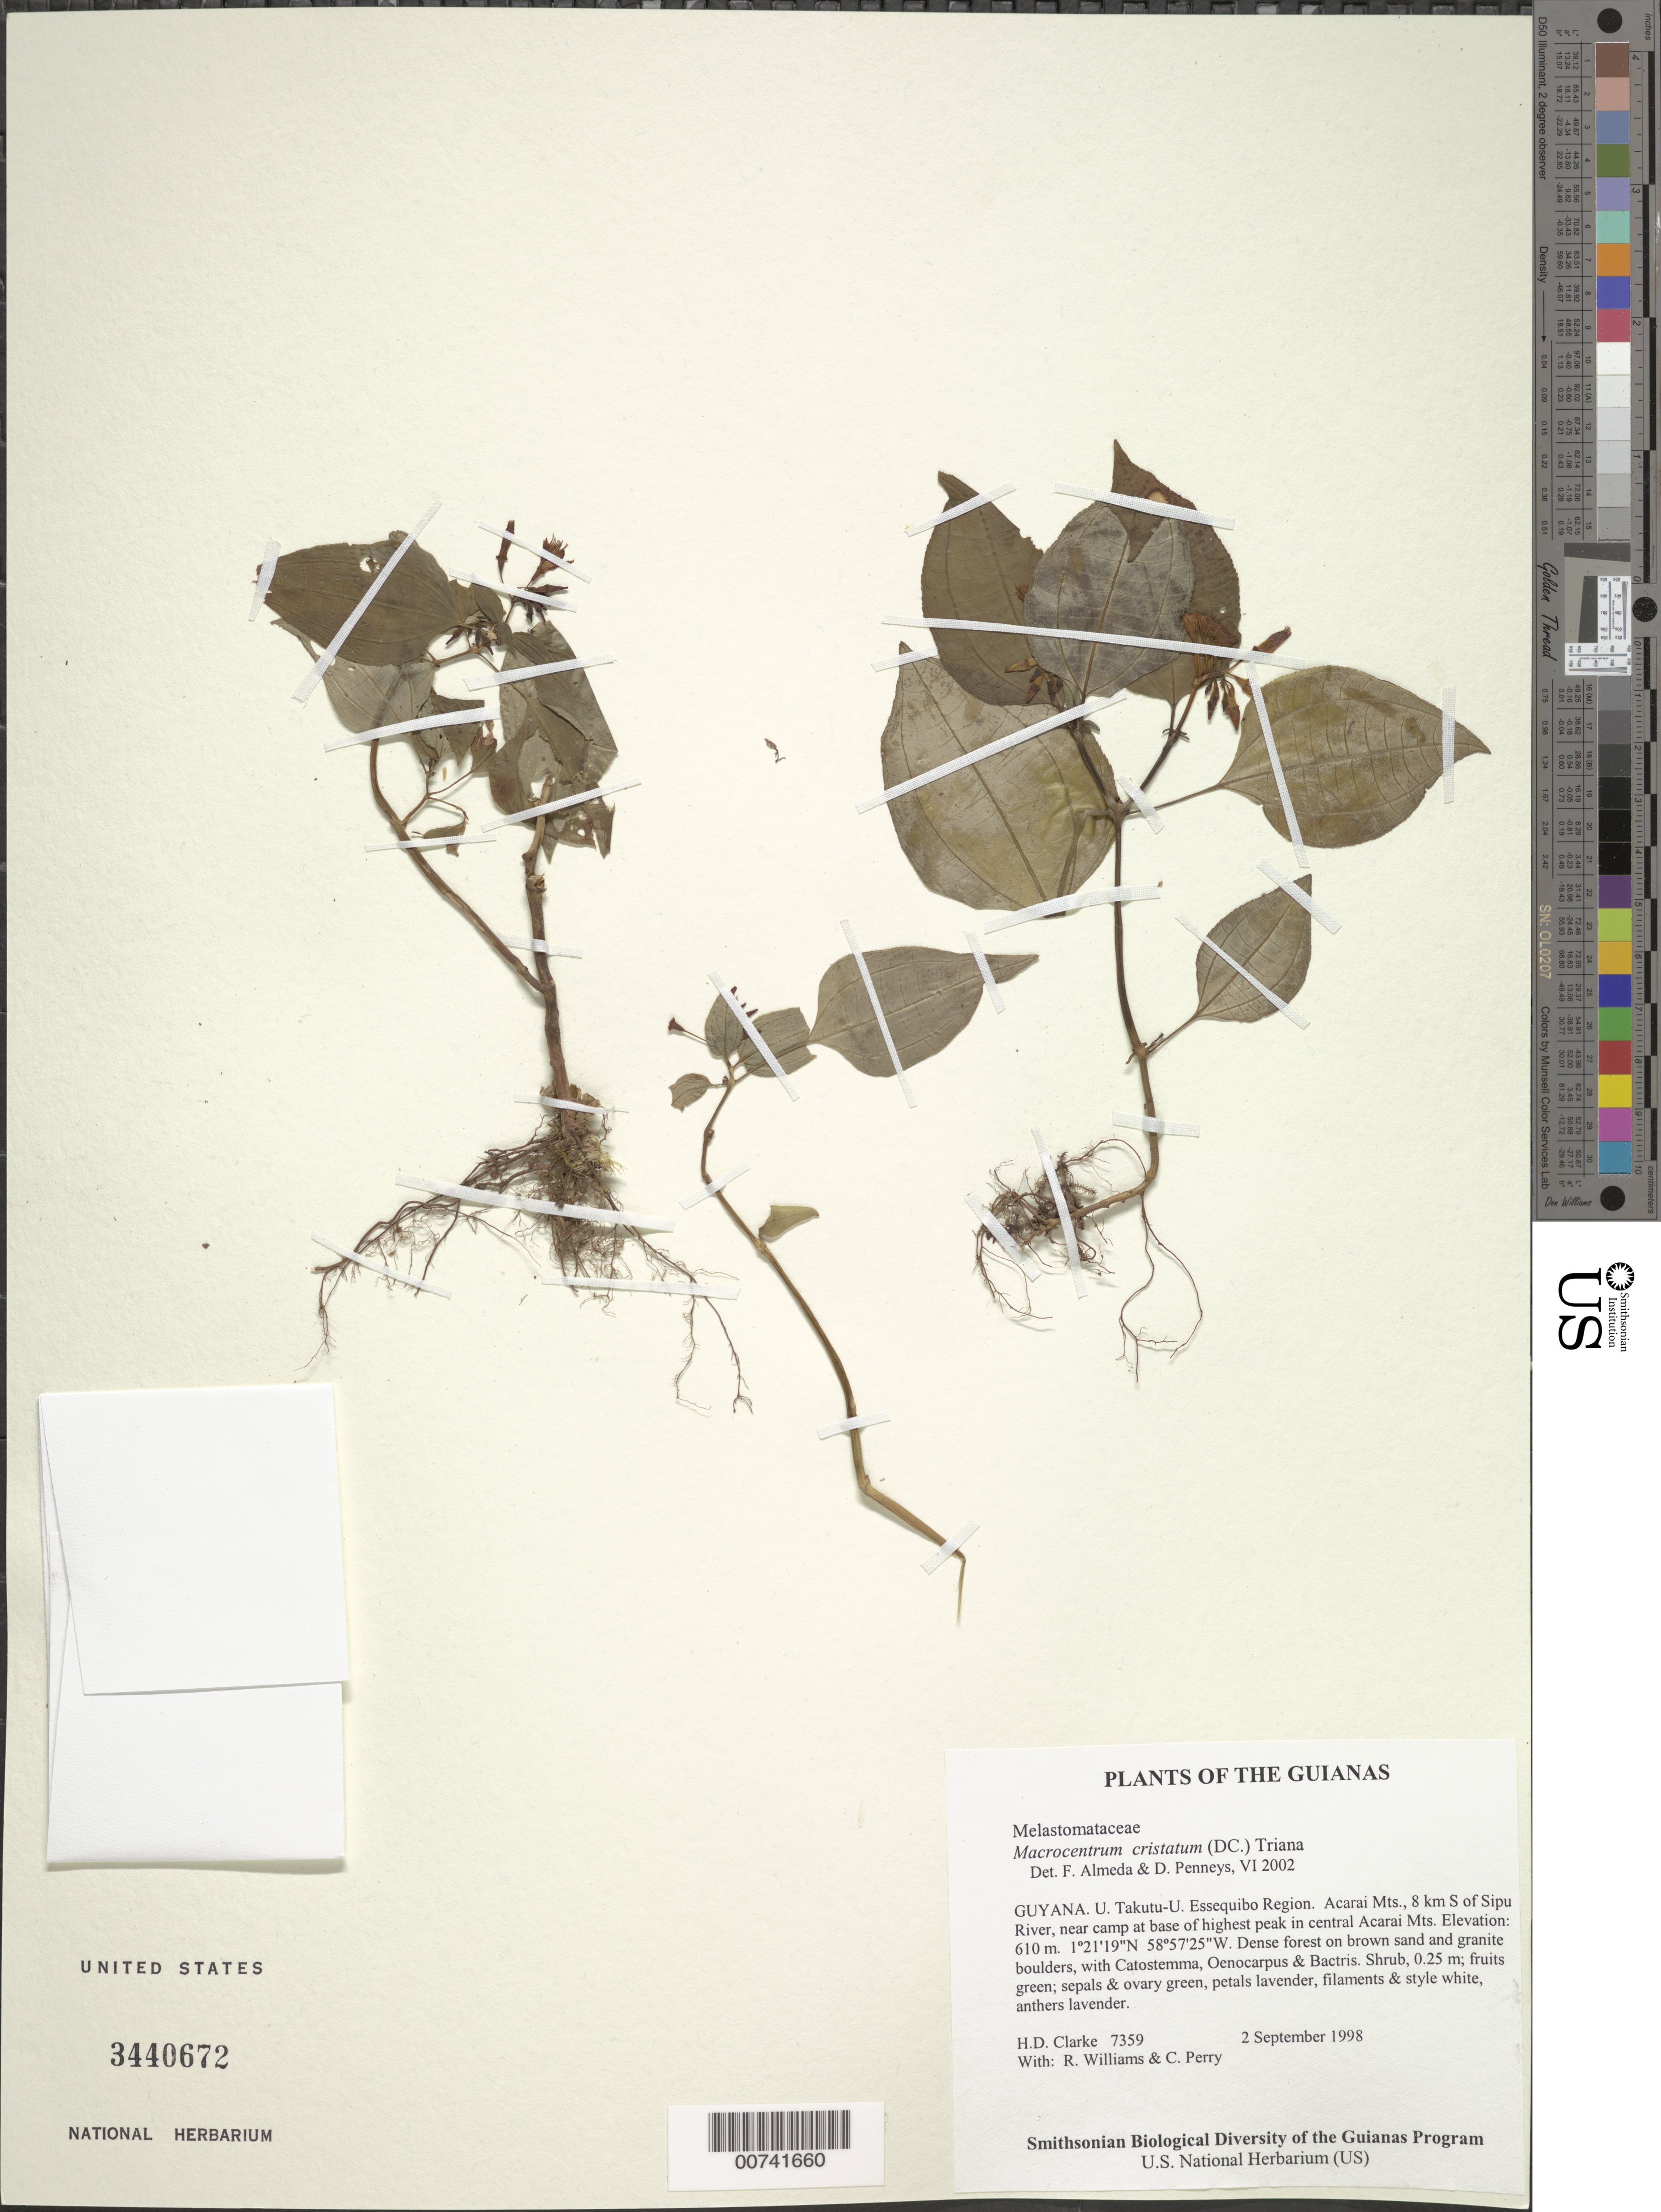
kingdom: Plantae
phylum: Tracheophyta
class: Magnoliopsida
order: Myrtales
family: Melastomataceae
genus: Macrocentrum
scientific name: Macrocentrum cristatum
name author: (DC.) Triana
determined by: Almeda, F.; Penneys, D. S.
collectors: H. D. Clarke, R. Williams & C. Perry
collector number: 7359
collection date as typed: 2 September 1998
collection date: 1998-09-02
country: Guyana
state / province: U. Takutu-U. Essequibo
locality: Acarai Mts., 8 km S of Sipu River, near camp at base of highest peak in central Acarai Mts.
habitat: Dense forest on brown sand and granite boulders, with Catostemma, Oenocarpus & Bactris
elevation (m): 610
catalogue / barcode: US 3440672